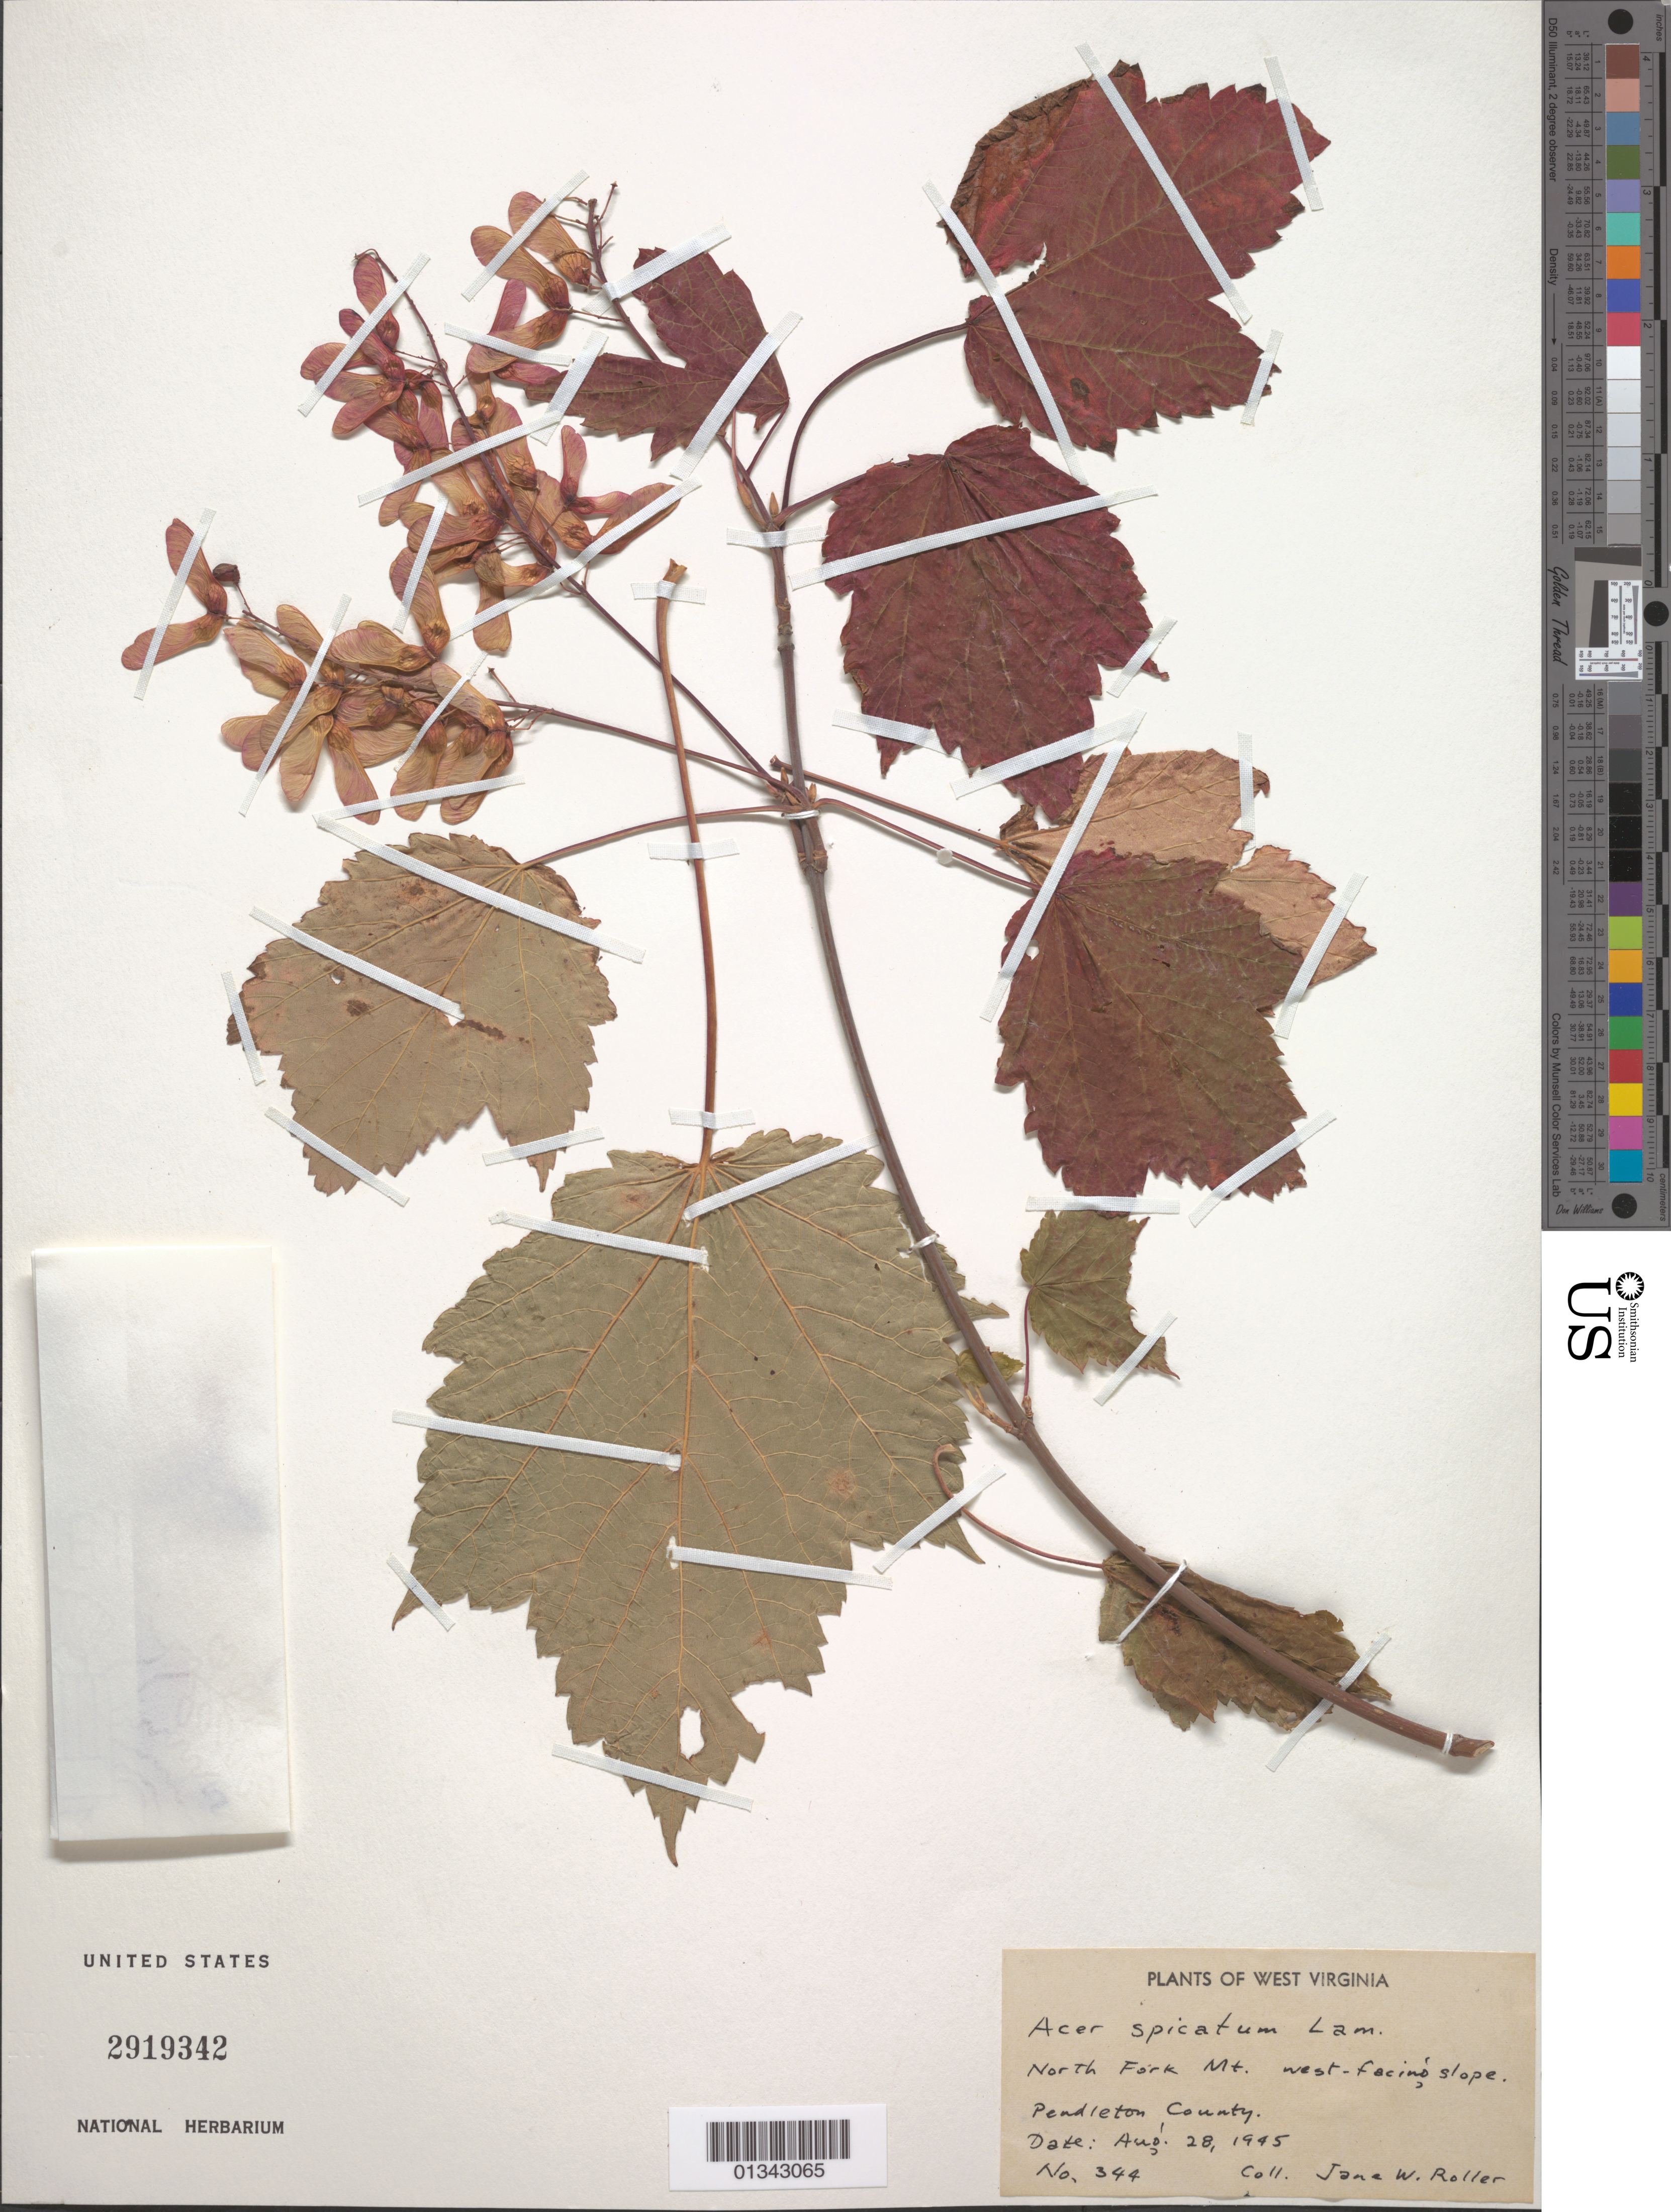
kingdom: Plantae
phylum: Tracheophyta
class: Magnoliopsida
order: Sapindales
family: Sapindaceae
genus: Acer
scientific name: Acer spicatum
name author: Lam.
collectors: J. W. Roller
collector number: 344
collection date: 1945-08-28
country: United States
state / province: West Virginia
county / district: Pendleton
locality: Pendleton County, North Fork Mt., W-facing slope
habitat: W-facing slope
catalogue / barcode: US 2919342